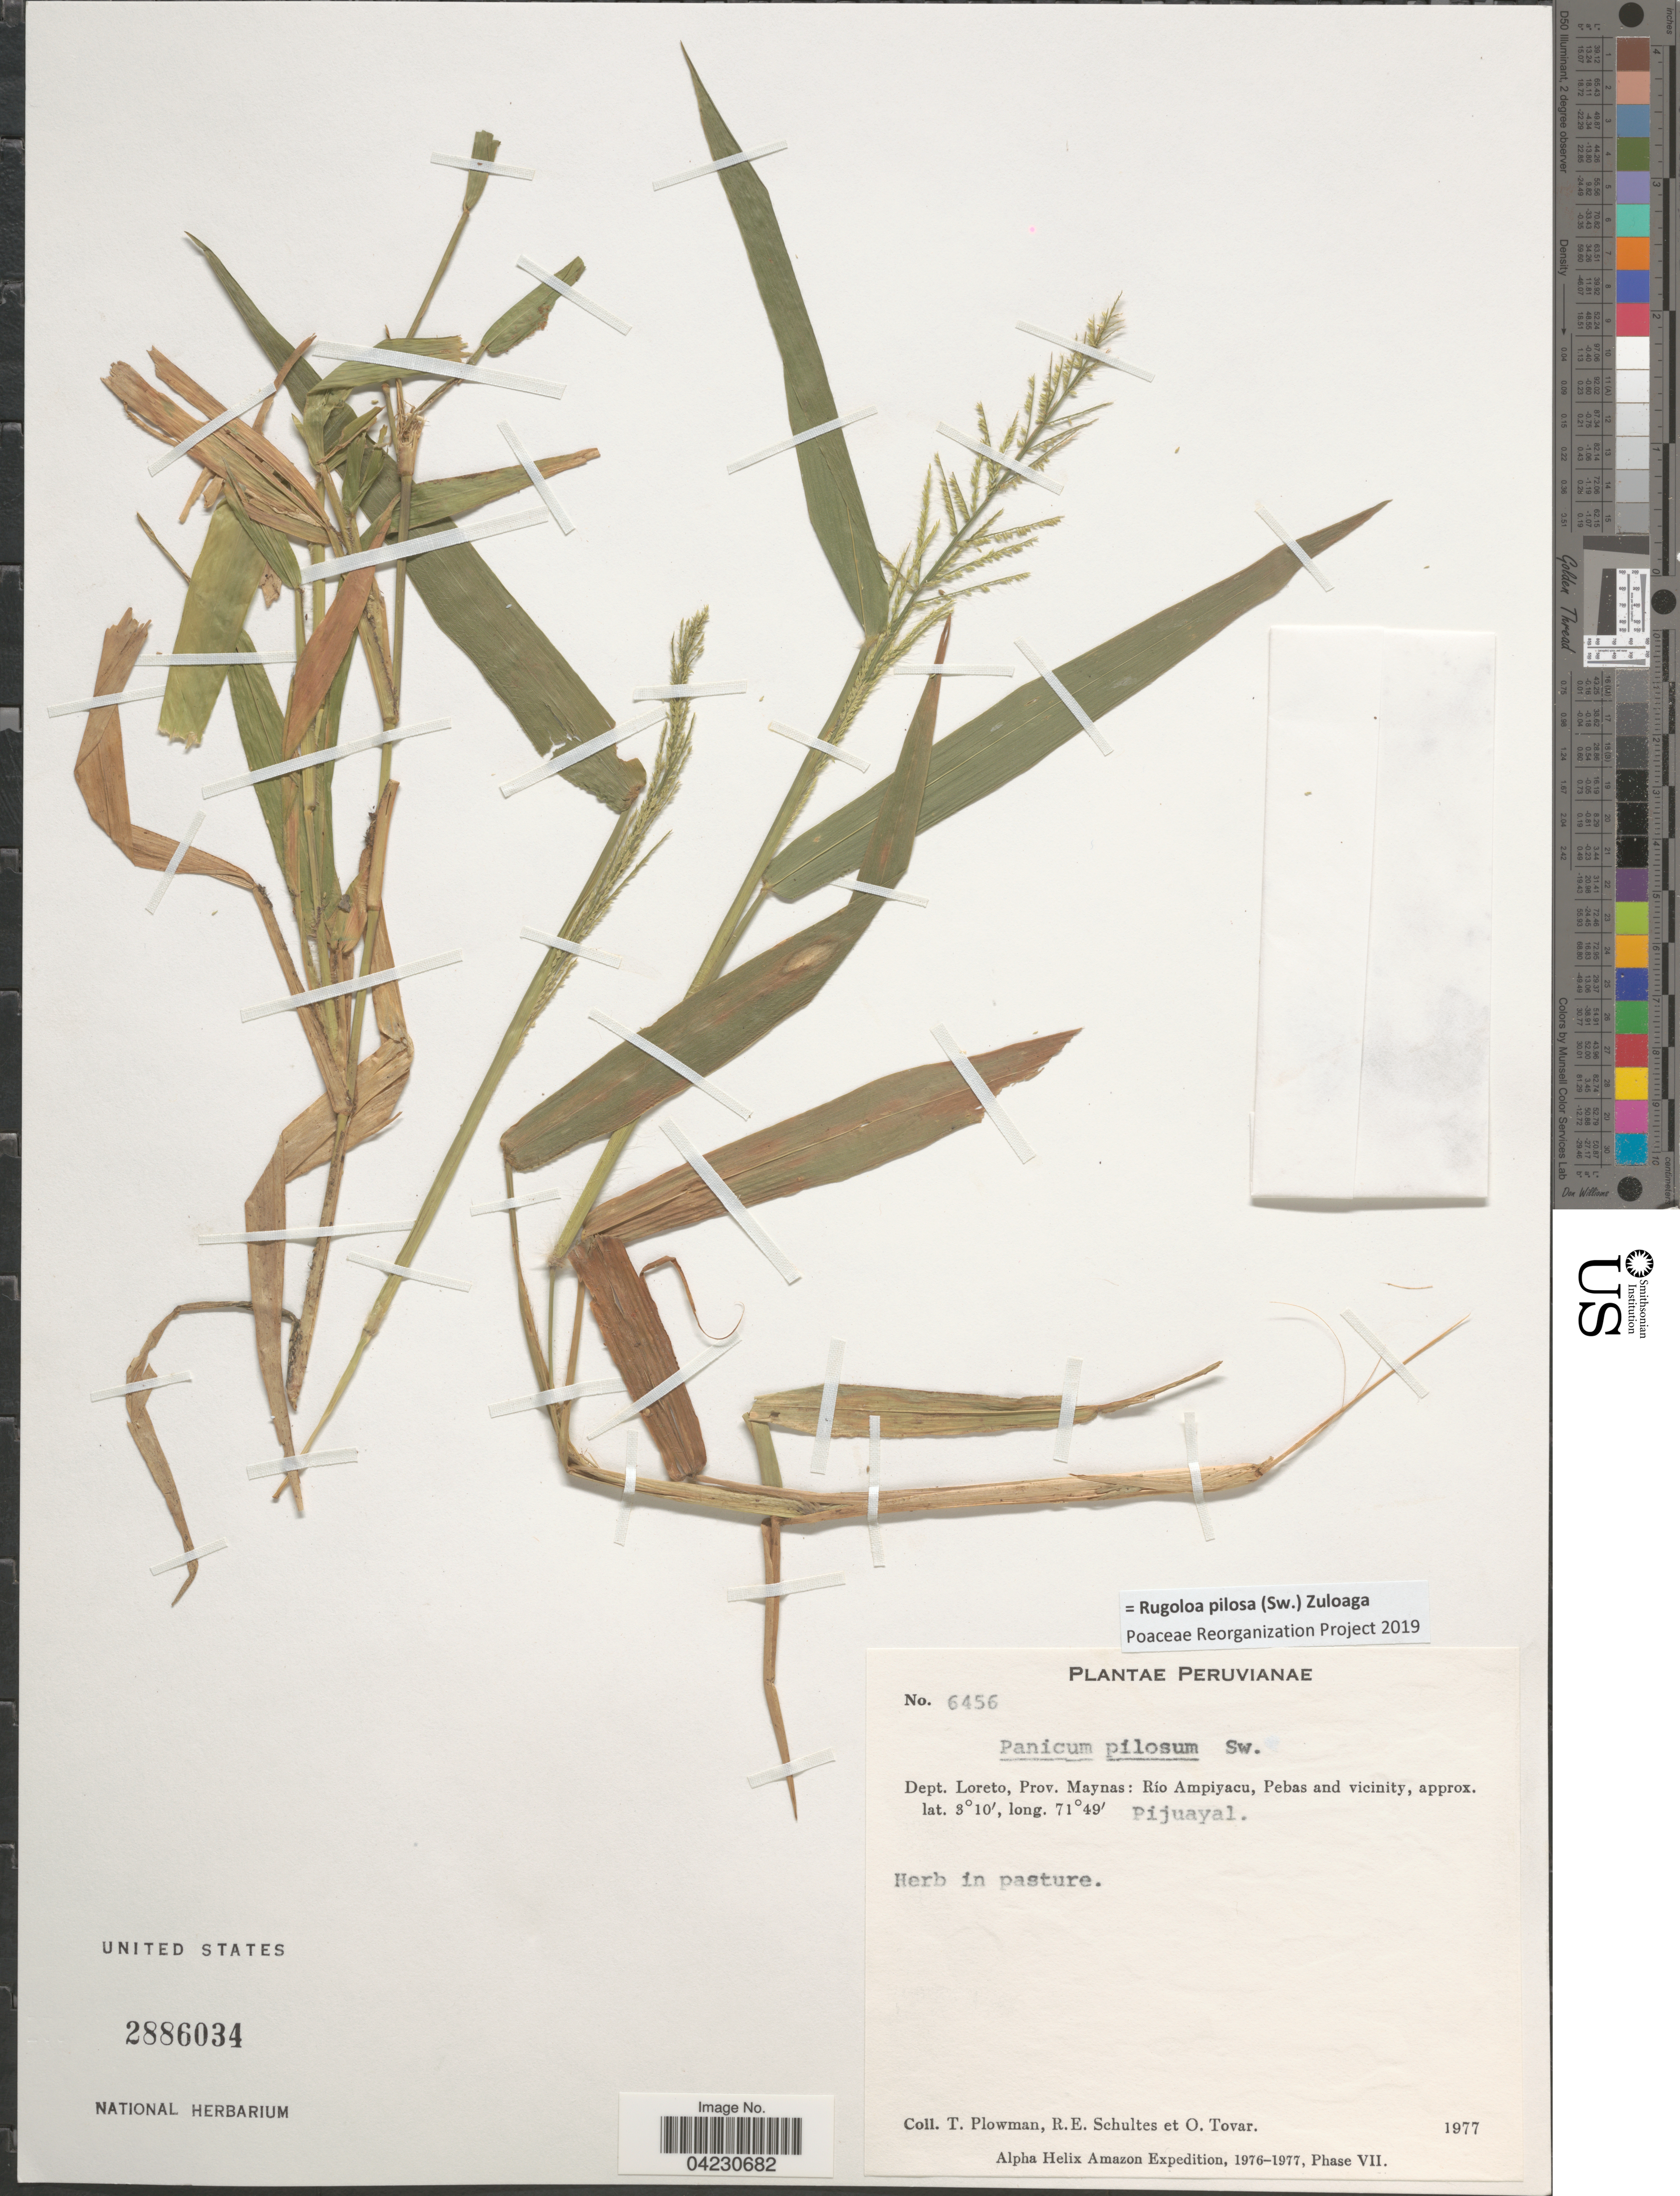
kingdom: Plantae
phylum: Tracheophyta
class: Liliopsida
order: Poales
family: Poaceae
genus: Rugoloa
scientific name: Rugoloa pilosa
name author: (Sw.) Zuloaga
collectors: T. Plowman, R. E. Schultes & Ó. Tovar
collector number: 6456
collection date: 1977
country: Peru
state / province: Loreto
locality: Peruvianae. Dept. Loreto, Prov. Maynas: Rio Ampiyacu, Pebas and vicinity. Pijuayal. Alpha Helix Amazon Expedition, 1976-1977, Phase VII.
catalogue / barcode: US 2886034